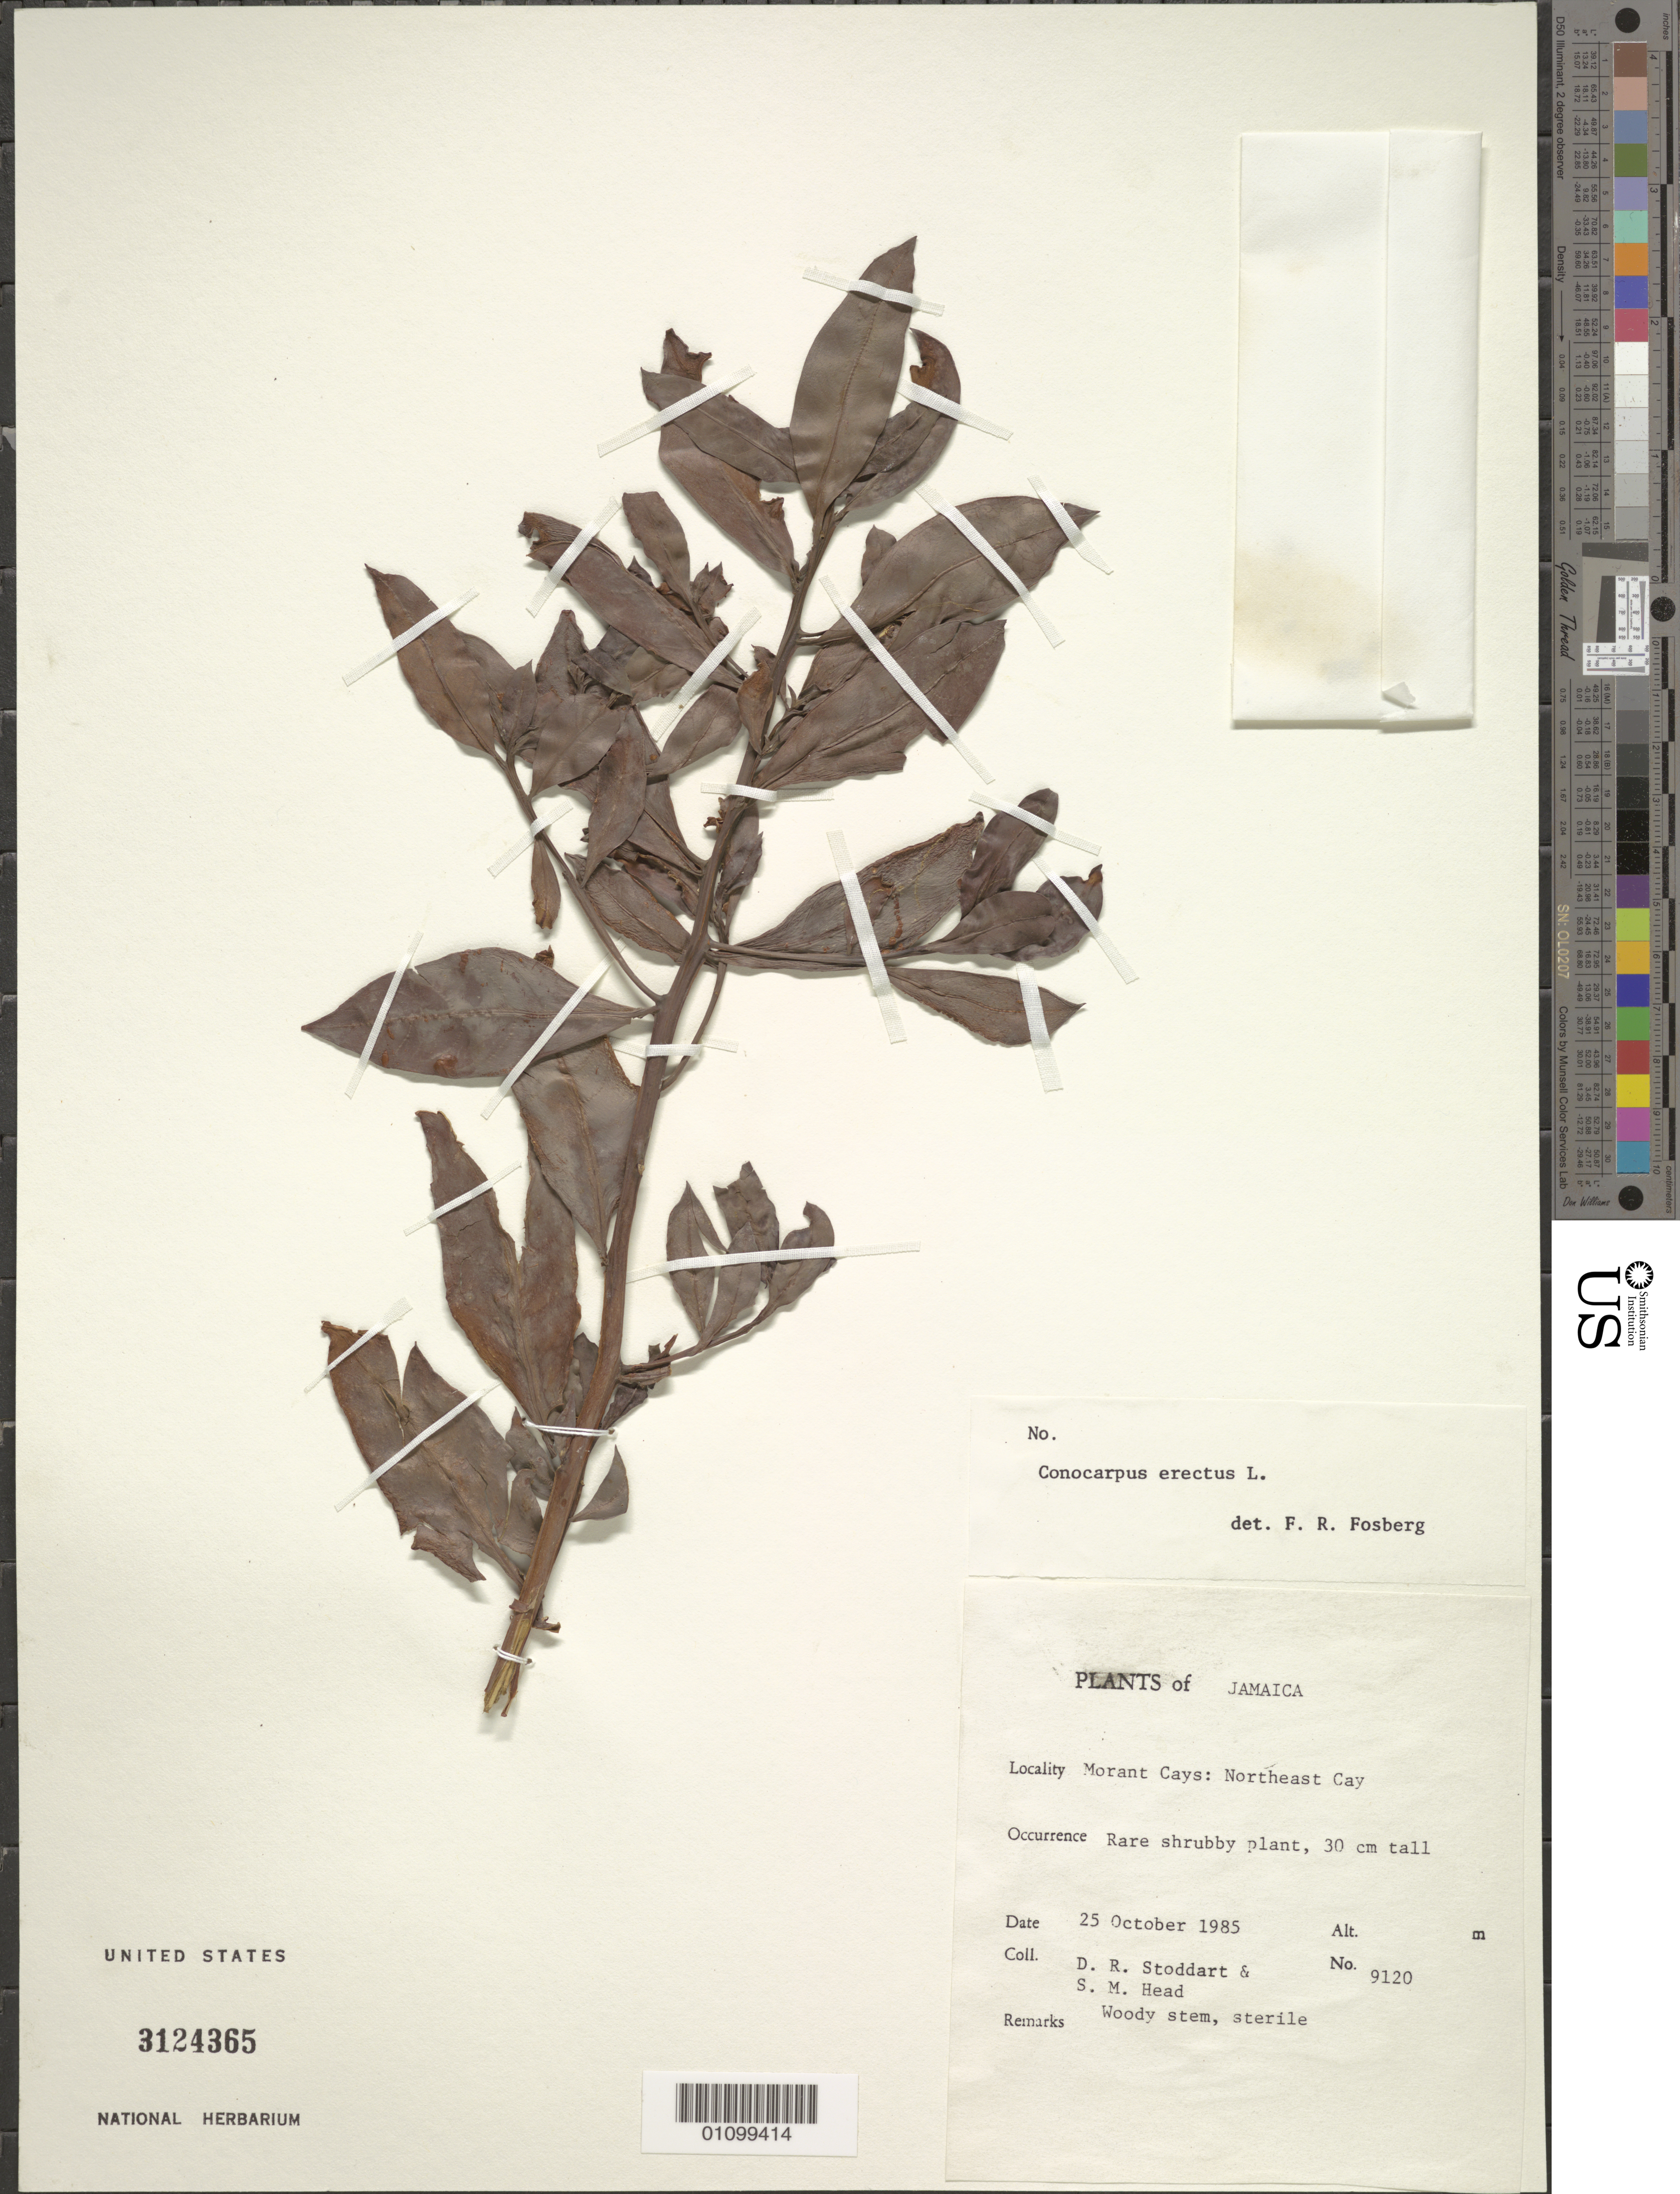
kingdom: Plantae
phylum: Tracheophyta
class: Magnoliopsida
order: Myrtales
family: Combretaceae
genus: Conocarpus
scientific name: Conocarpus erectus var. erectus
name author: L.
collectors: D. R. Stoddart & S. Head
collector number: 9120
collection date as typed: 25 Oct 1985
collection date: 1985-10-25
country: Jamaica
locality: Morant Cays: Northeast Cay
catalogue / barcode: US 3124365